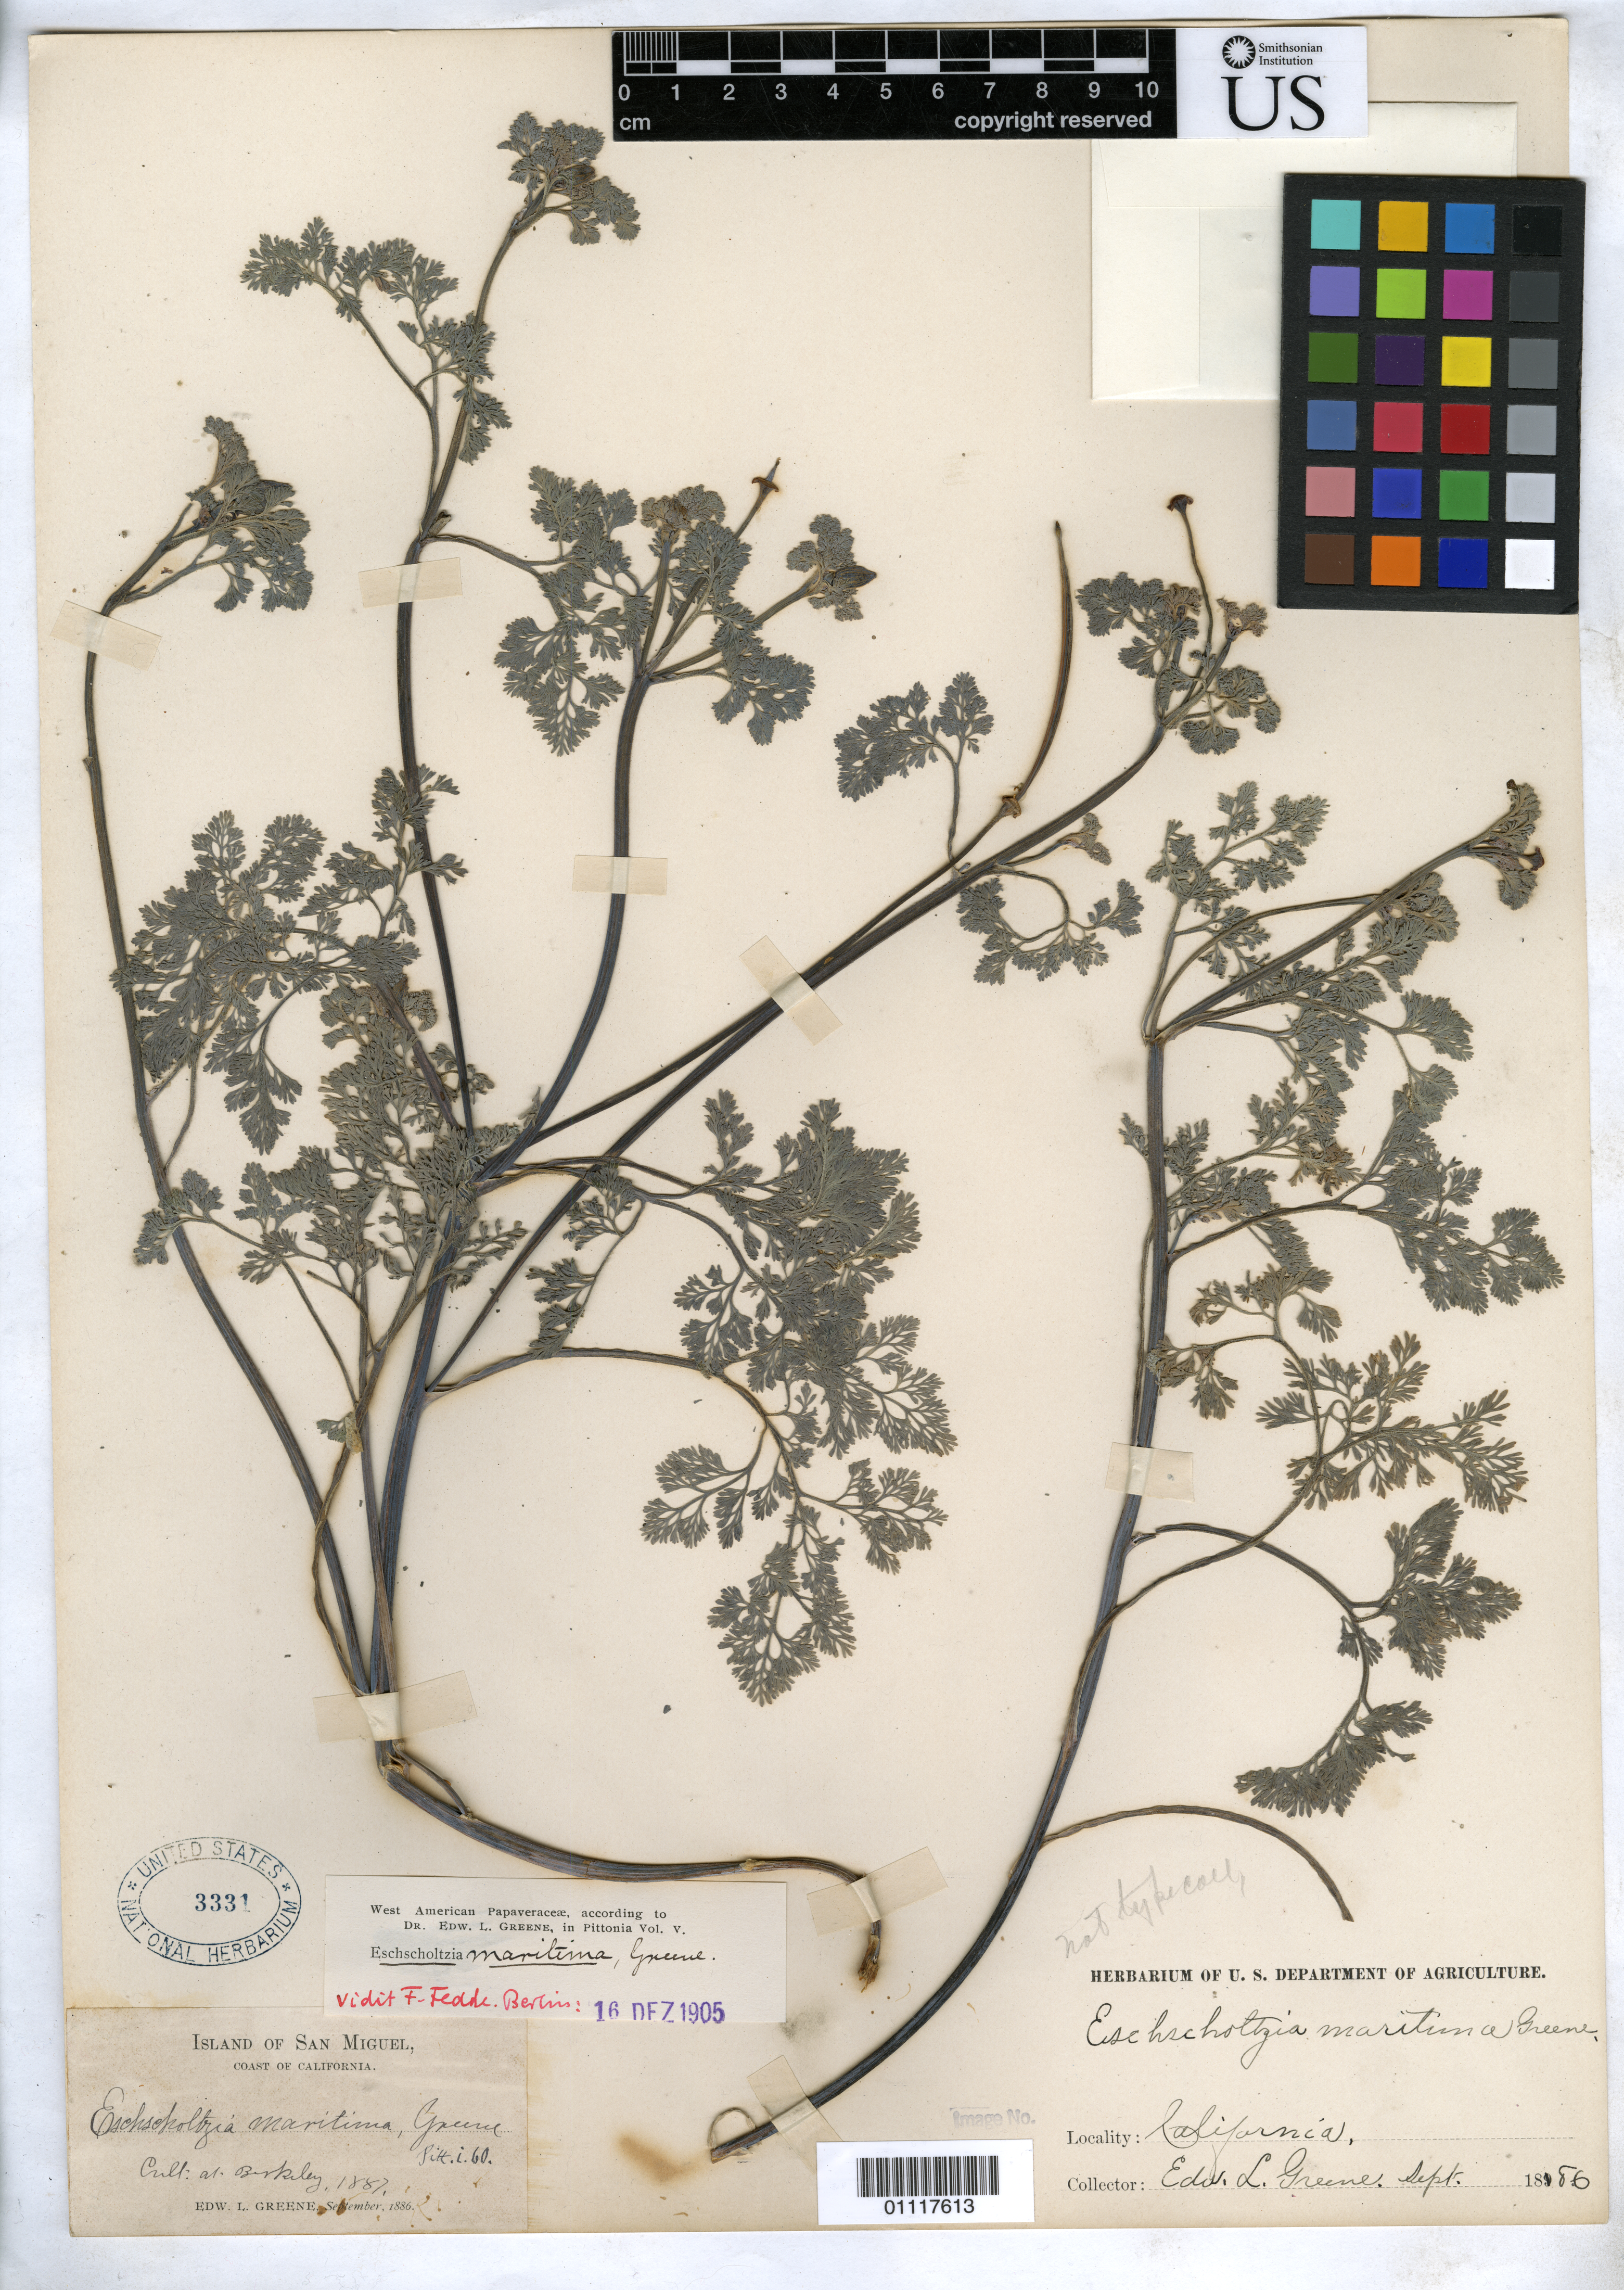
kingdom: Plantae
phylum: Tracheophyta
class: Magnoliopsida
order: Ranunculales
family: Papaveraceae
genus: Eschscholzia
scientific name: Eschscholzia maritima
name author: Greene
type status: Possible Type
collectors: E. L. Greene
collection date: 1886-09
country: United States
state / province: California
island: San Miguel Island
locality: Island of San Miguel, Coast of California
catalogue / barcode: US 3331